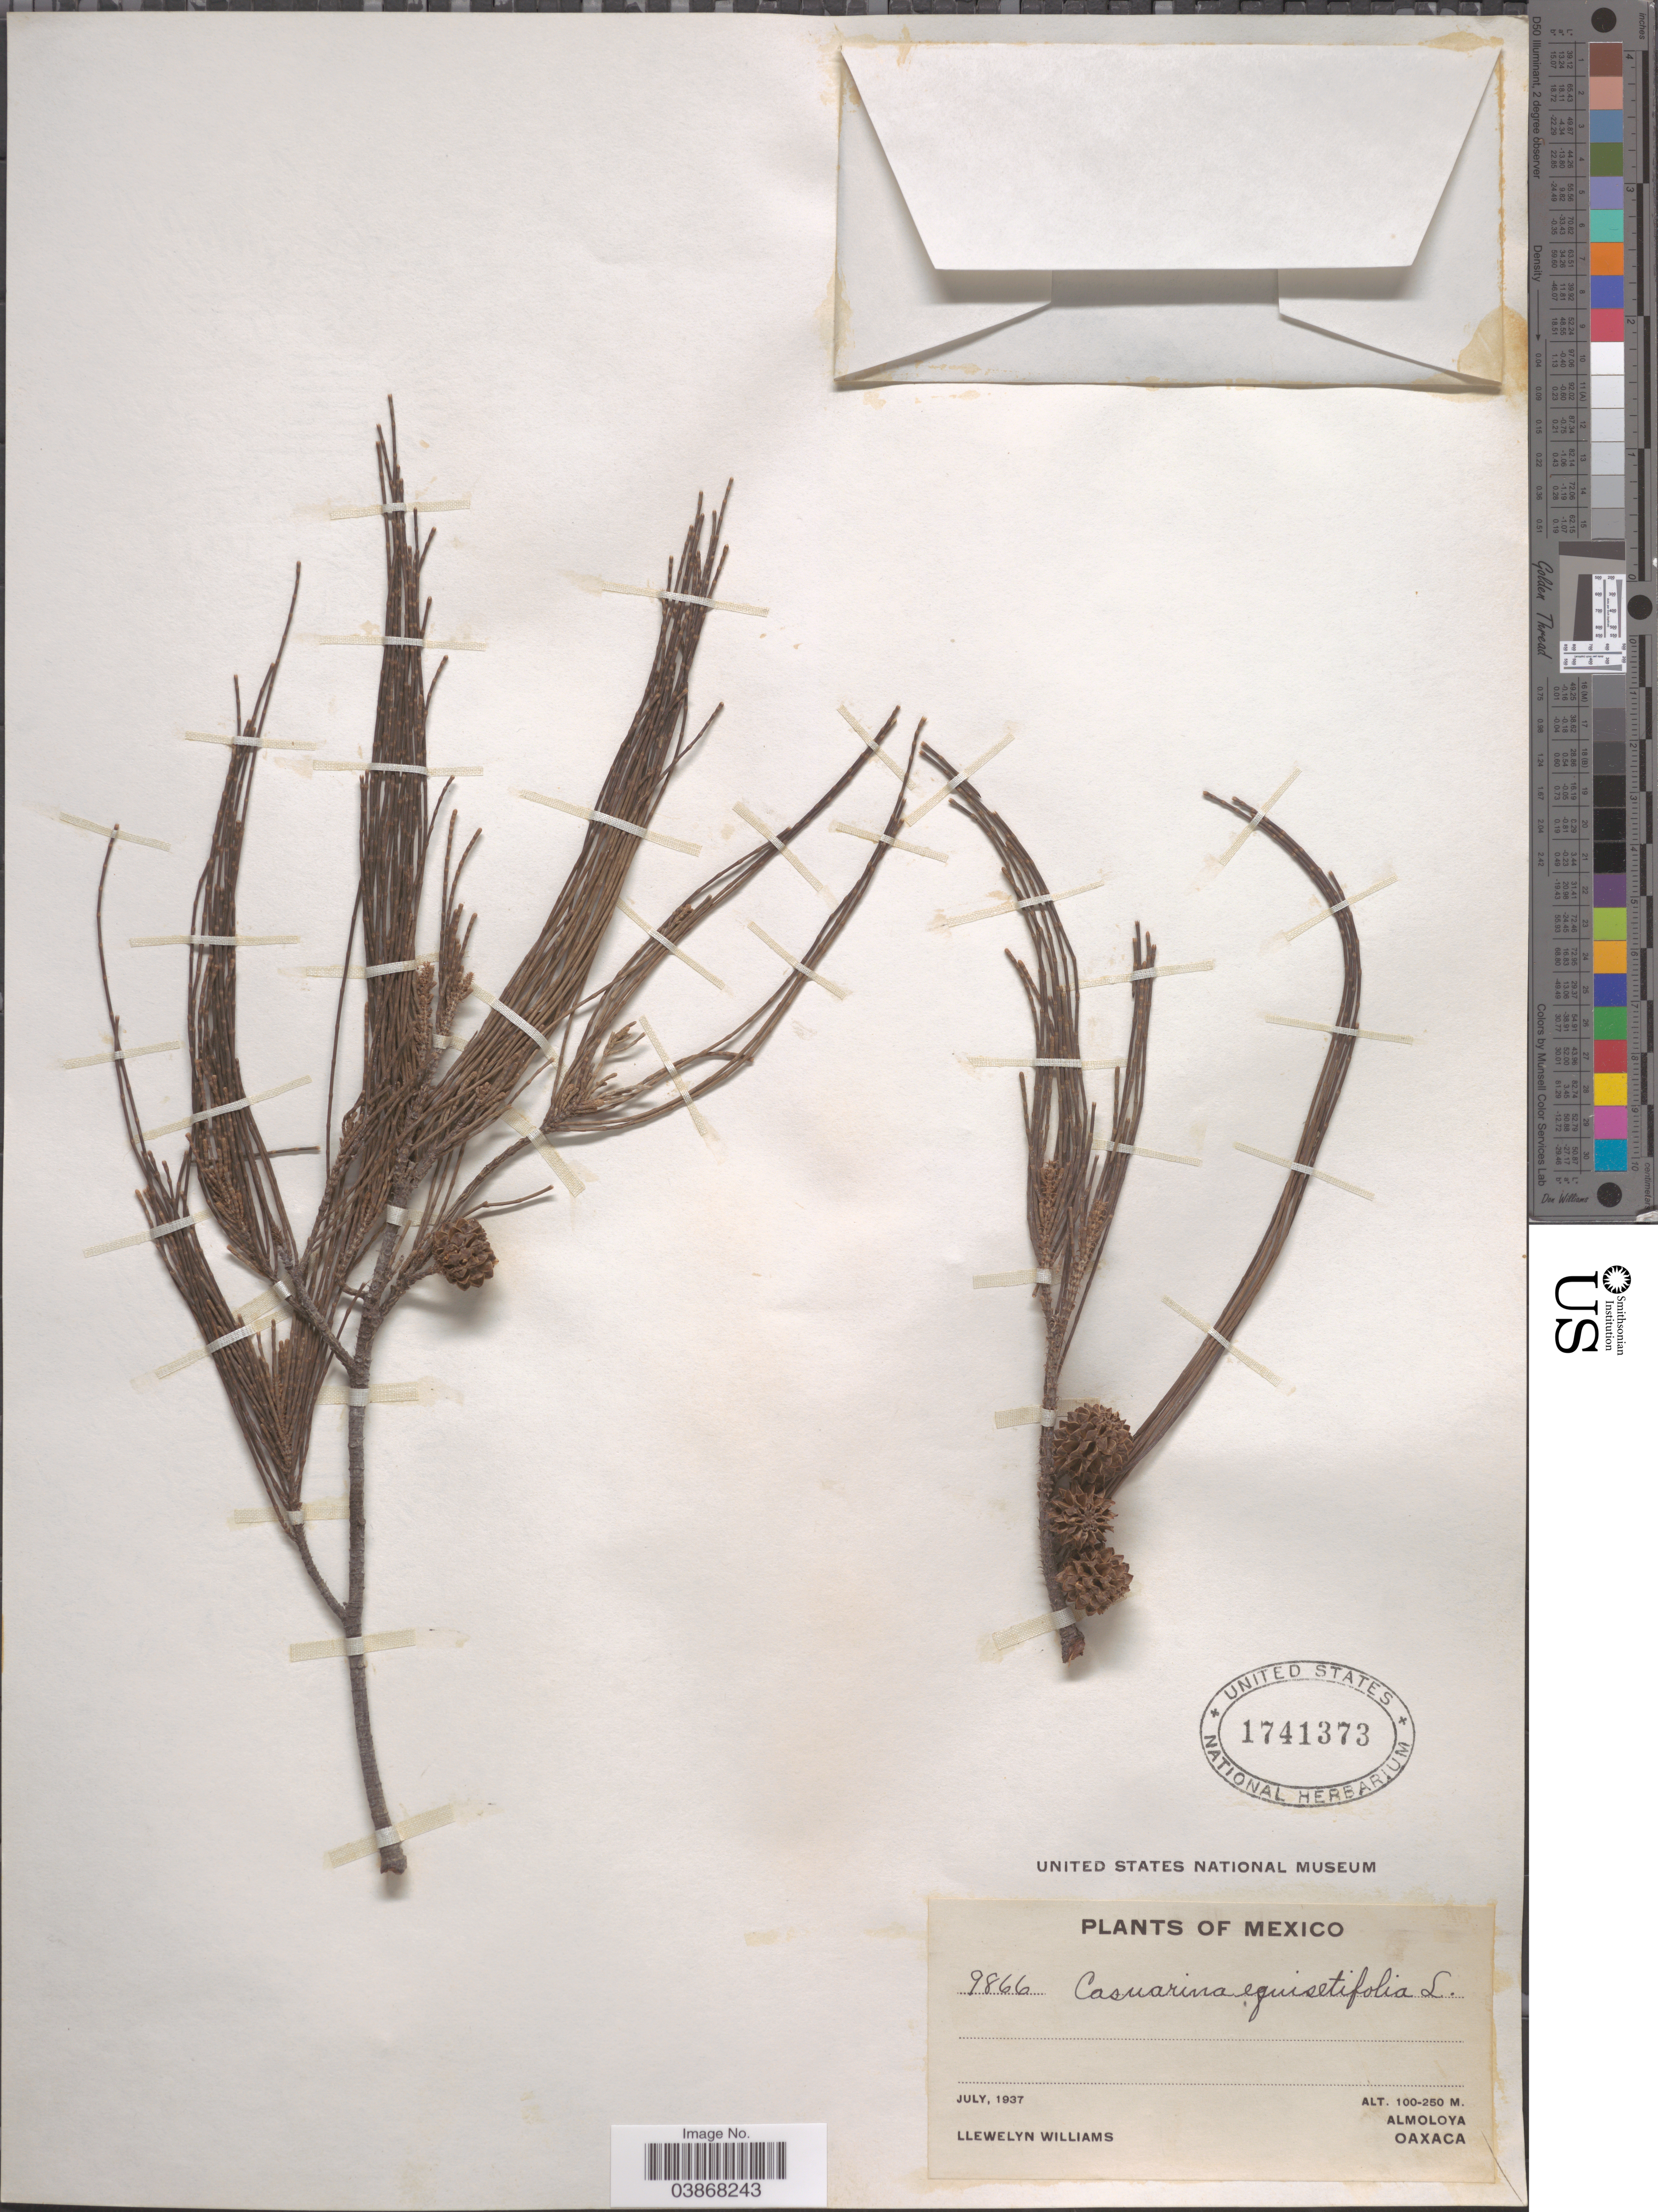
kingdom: Plantae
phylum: Tracheophyta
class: Magnoliopsida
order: Fagales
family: Casuarinaceae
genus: Casuarina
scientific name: Casuarina equisetifolia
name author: L.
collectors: Ll. Williams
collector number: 9866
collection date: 1937-07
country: Mexico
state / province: Oaxaca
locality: Almoloya.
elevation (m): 100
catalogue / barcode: US 1741373